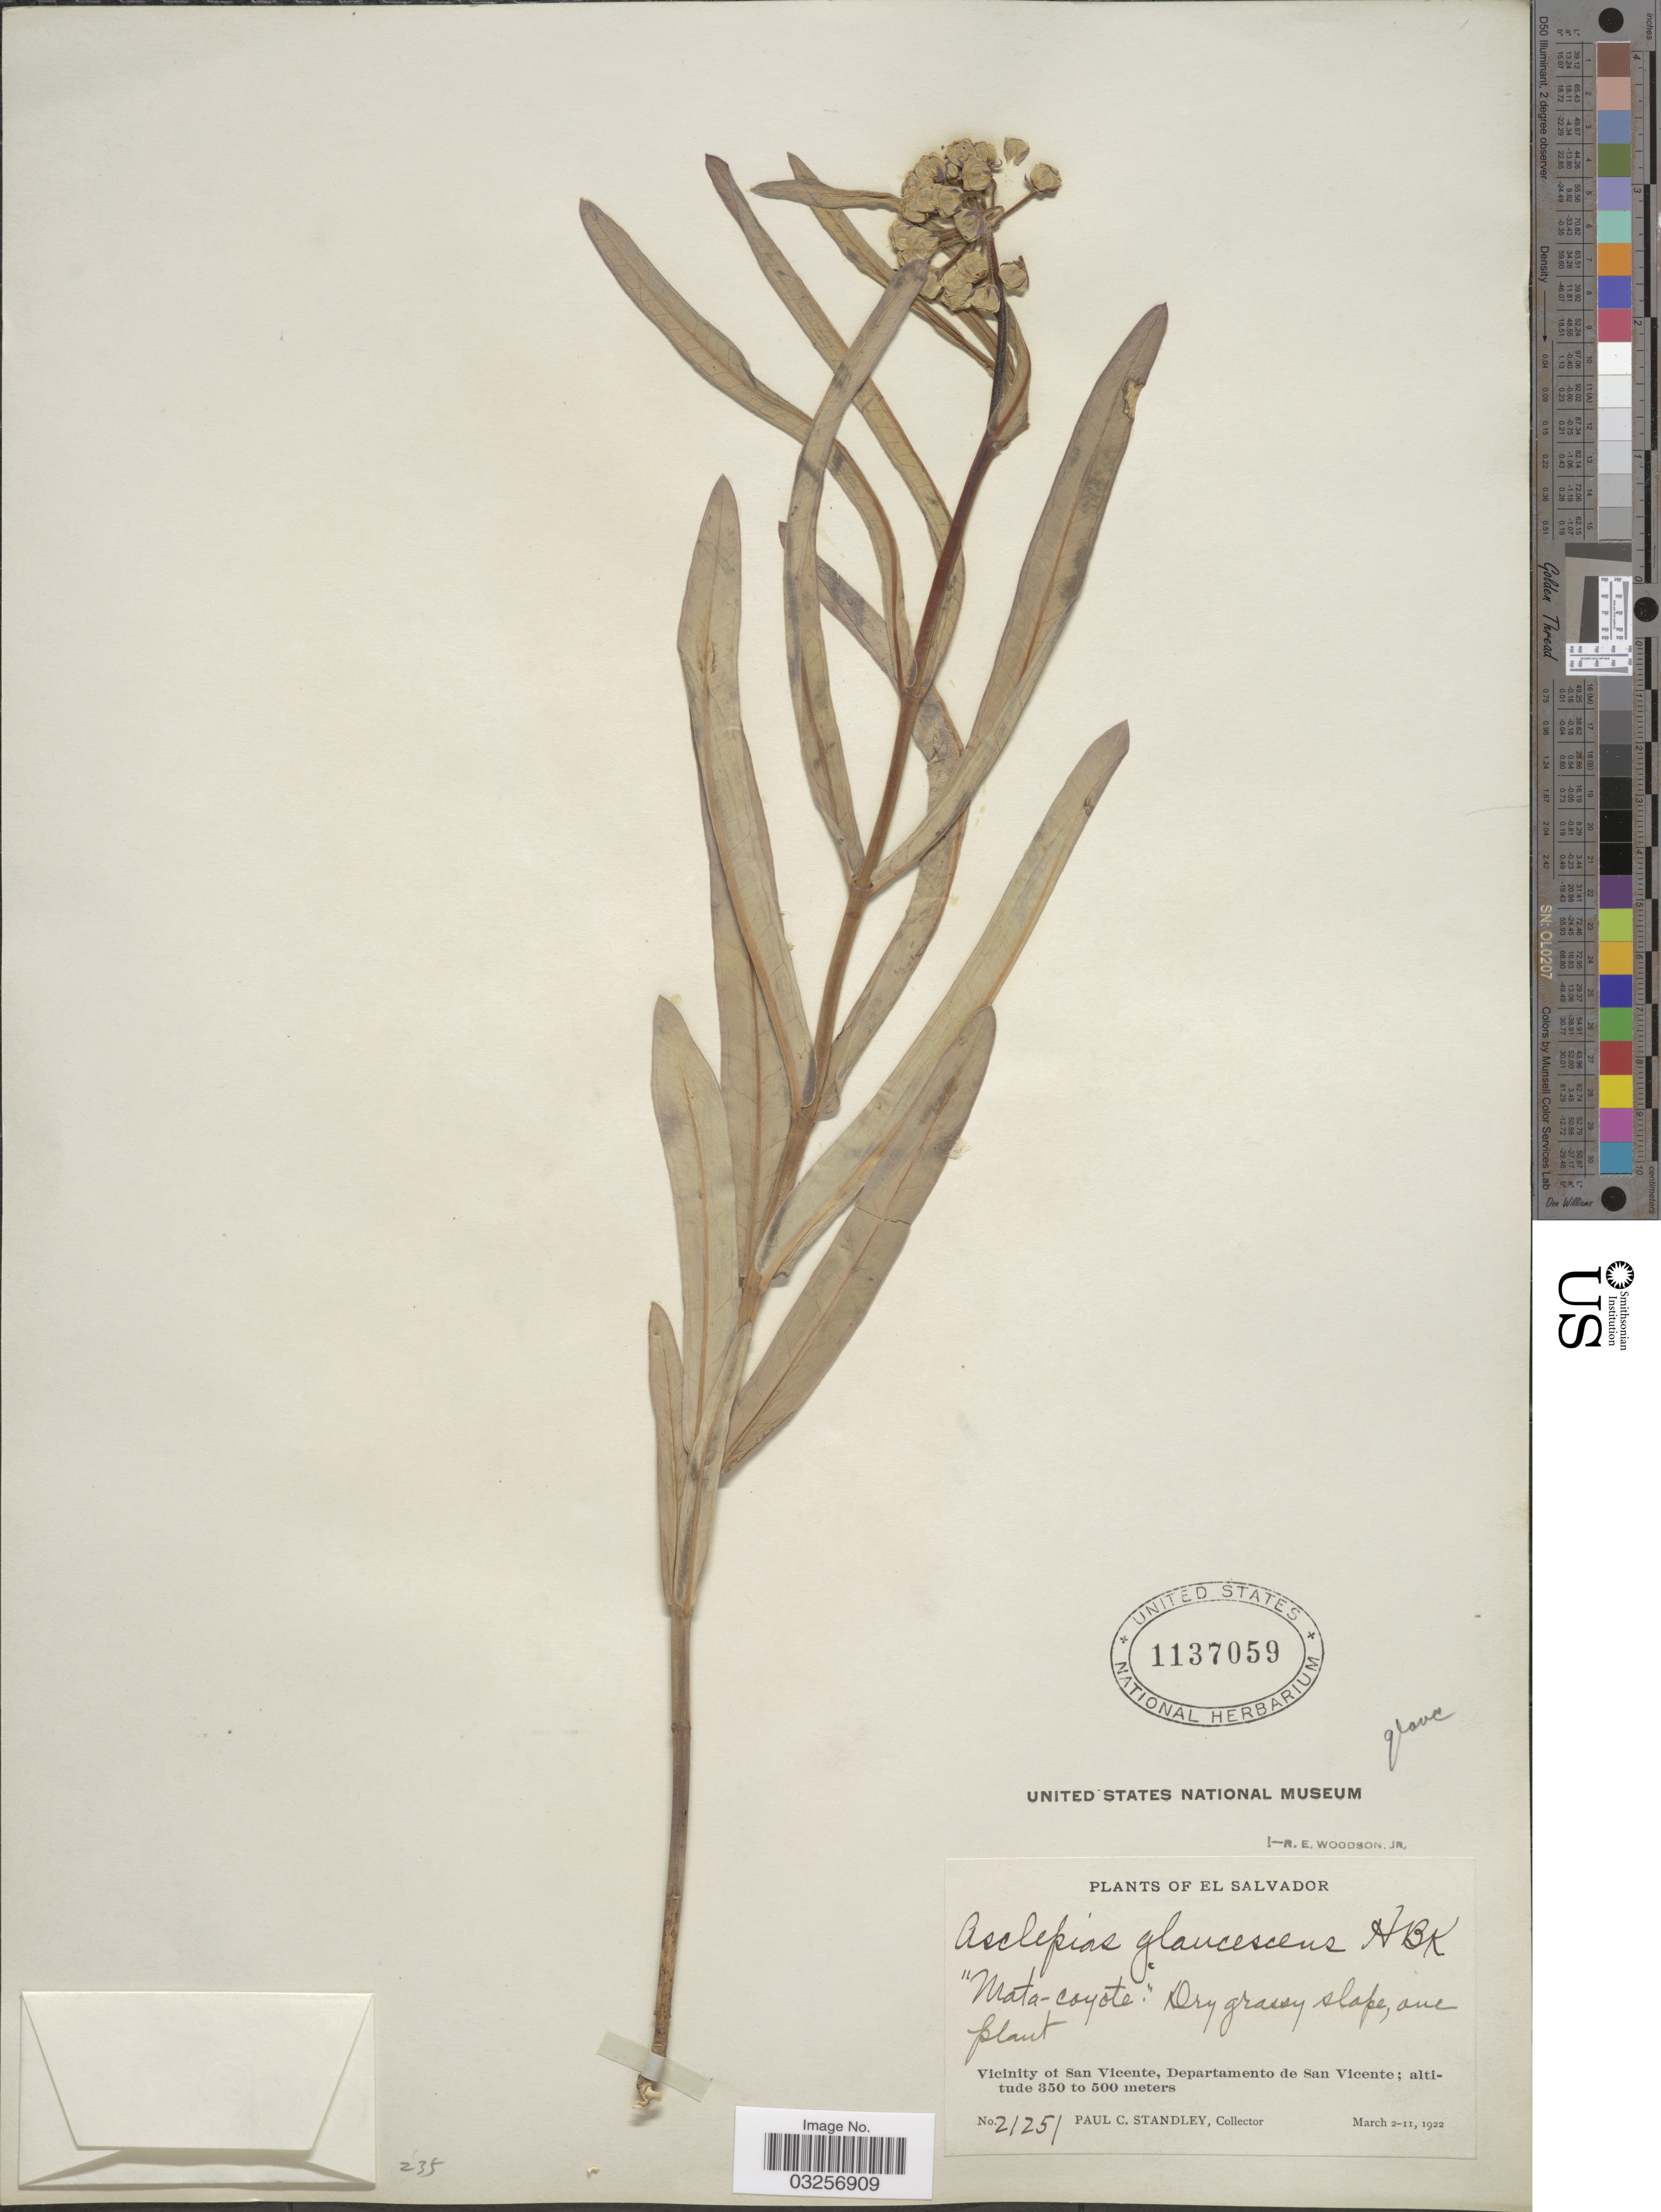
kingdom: Plantae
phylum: Tracheophyta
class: Magnoliopsida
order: Gentianales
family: Apocynaceae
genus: Asclepias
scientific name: Asclepias glaucescens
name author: Kunth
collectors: P. C. Standley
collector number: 21251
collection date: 1922-03-02/1922-03-11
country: El Salvador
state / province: San Vincente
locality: Vicinity of San Vicente, Departamento de San Vicente.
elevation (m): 350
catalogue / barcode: US 1137059